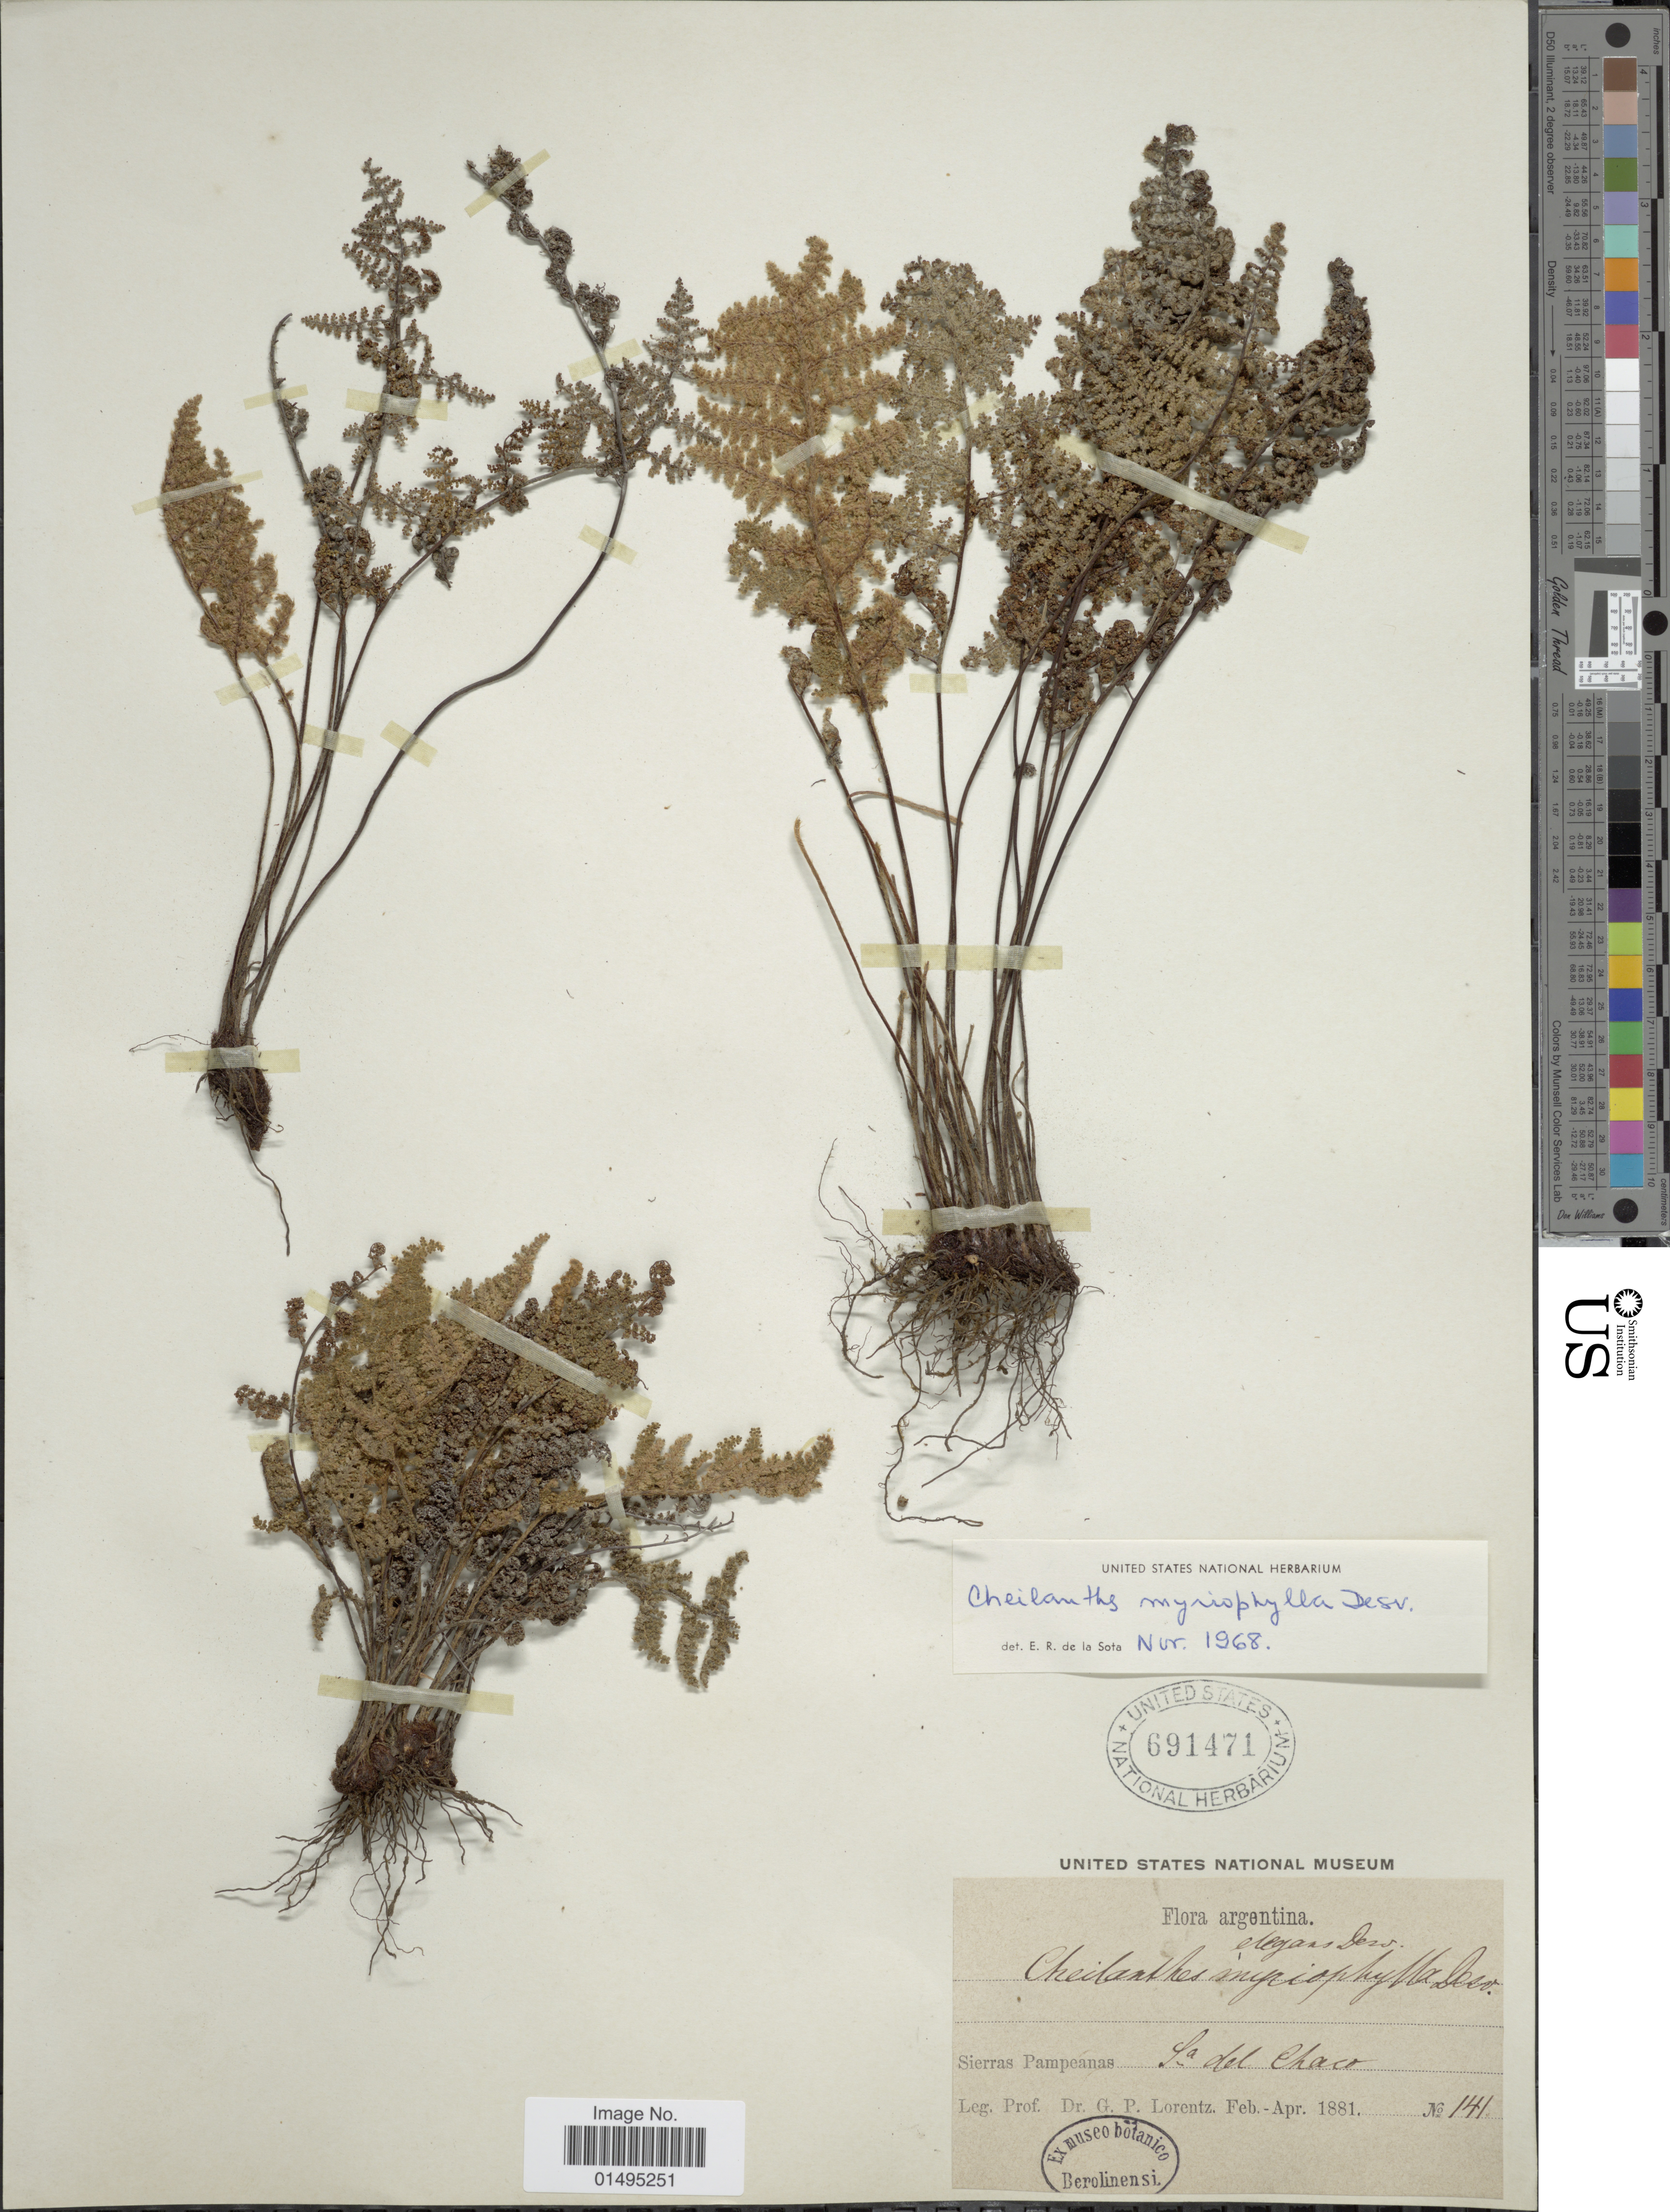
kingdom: Plantae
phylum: Tracheophyta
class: Polypodiopsida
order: Polypodiales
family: Pteridaceae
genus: Myriopteris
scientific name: Myriopteris myriophylla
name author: (Desv.) J. Sm.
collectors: P. G. Lorentz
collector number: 141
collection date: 1881-02/1881-04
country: Argentina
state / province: Chaco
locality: Flora Argentina, Sierras Pampeanas La del Chaco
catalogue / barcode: US 691471